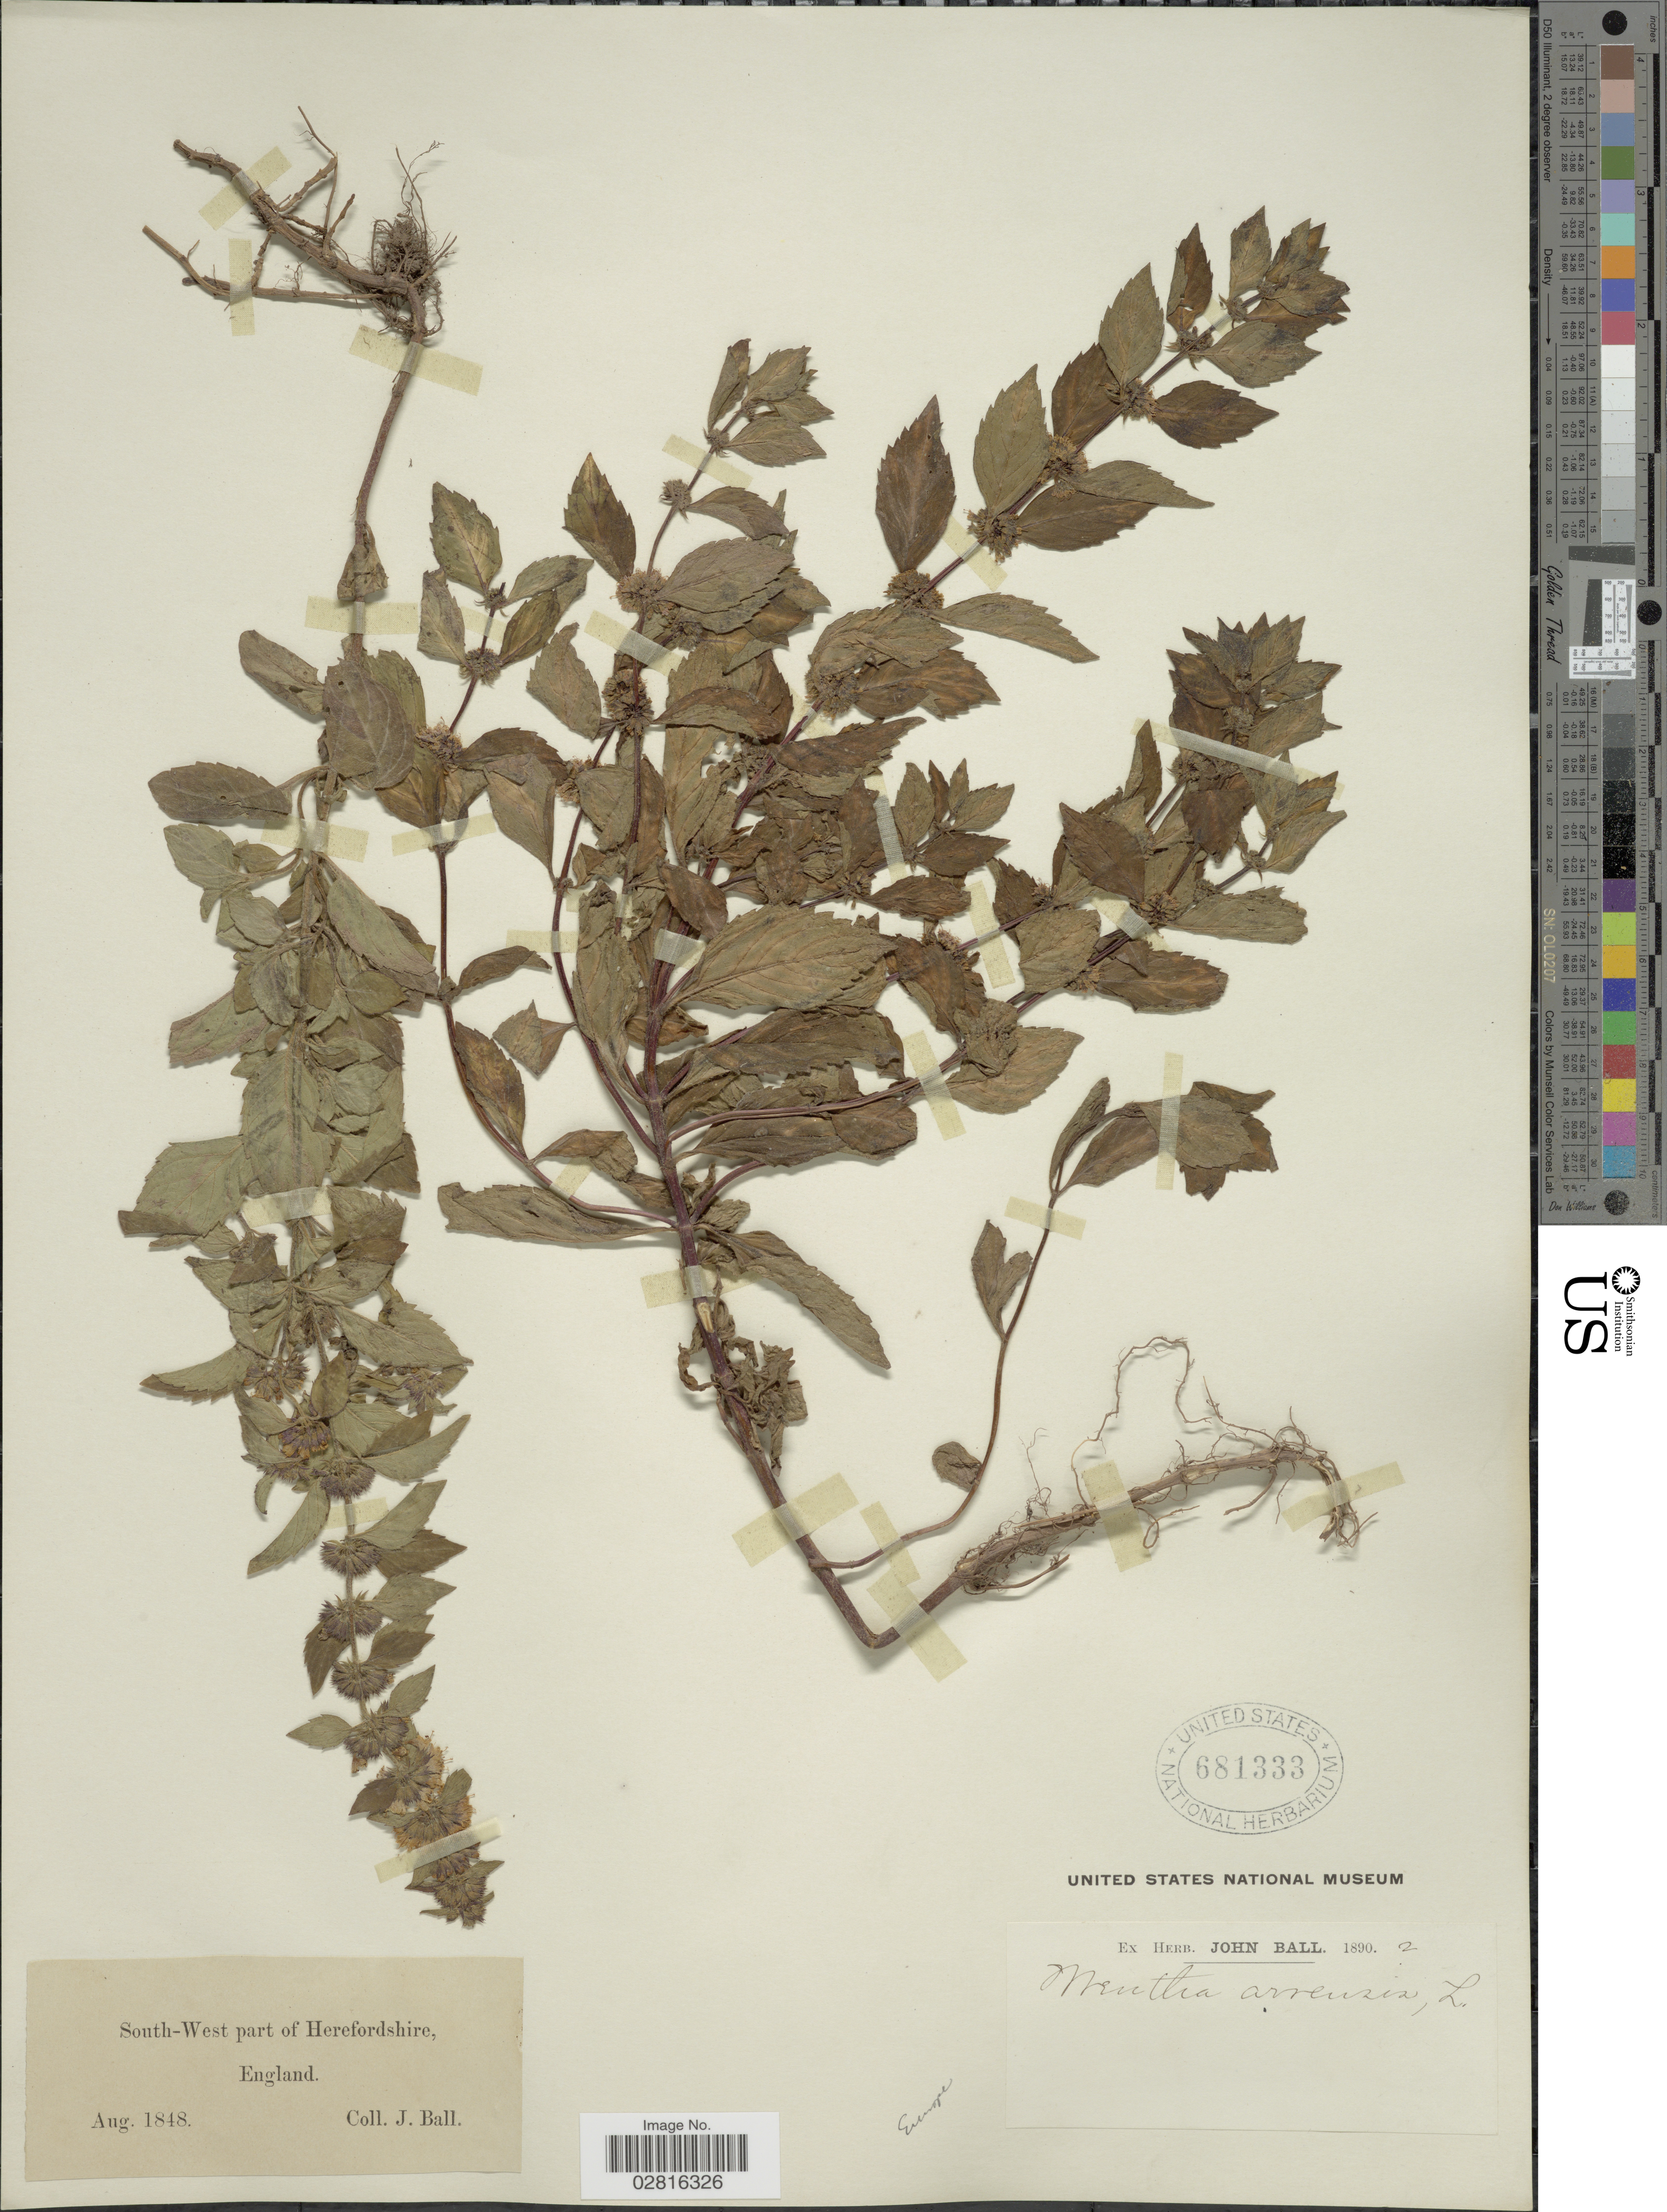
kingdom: Plantae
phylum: Tracheophyta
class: Magnoliopsida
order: Lamiales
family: Lamiaceae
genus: Mentha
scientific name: Mentha arvensis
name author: L.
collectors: J. Ball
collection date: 1848-08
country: United Kingdom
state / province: England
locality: South-West part of Herefordshire.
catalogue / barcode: US 681333